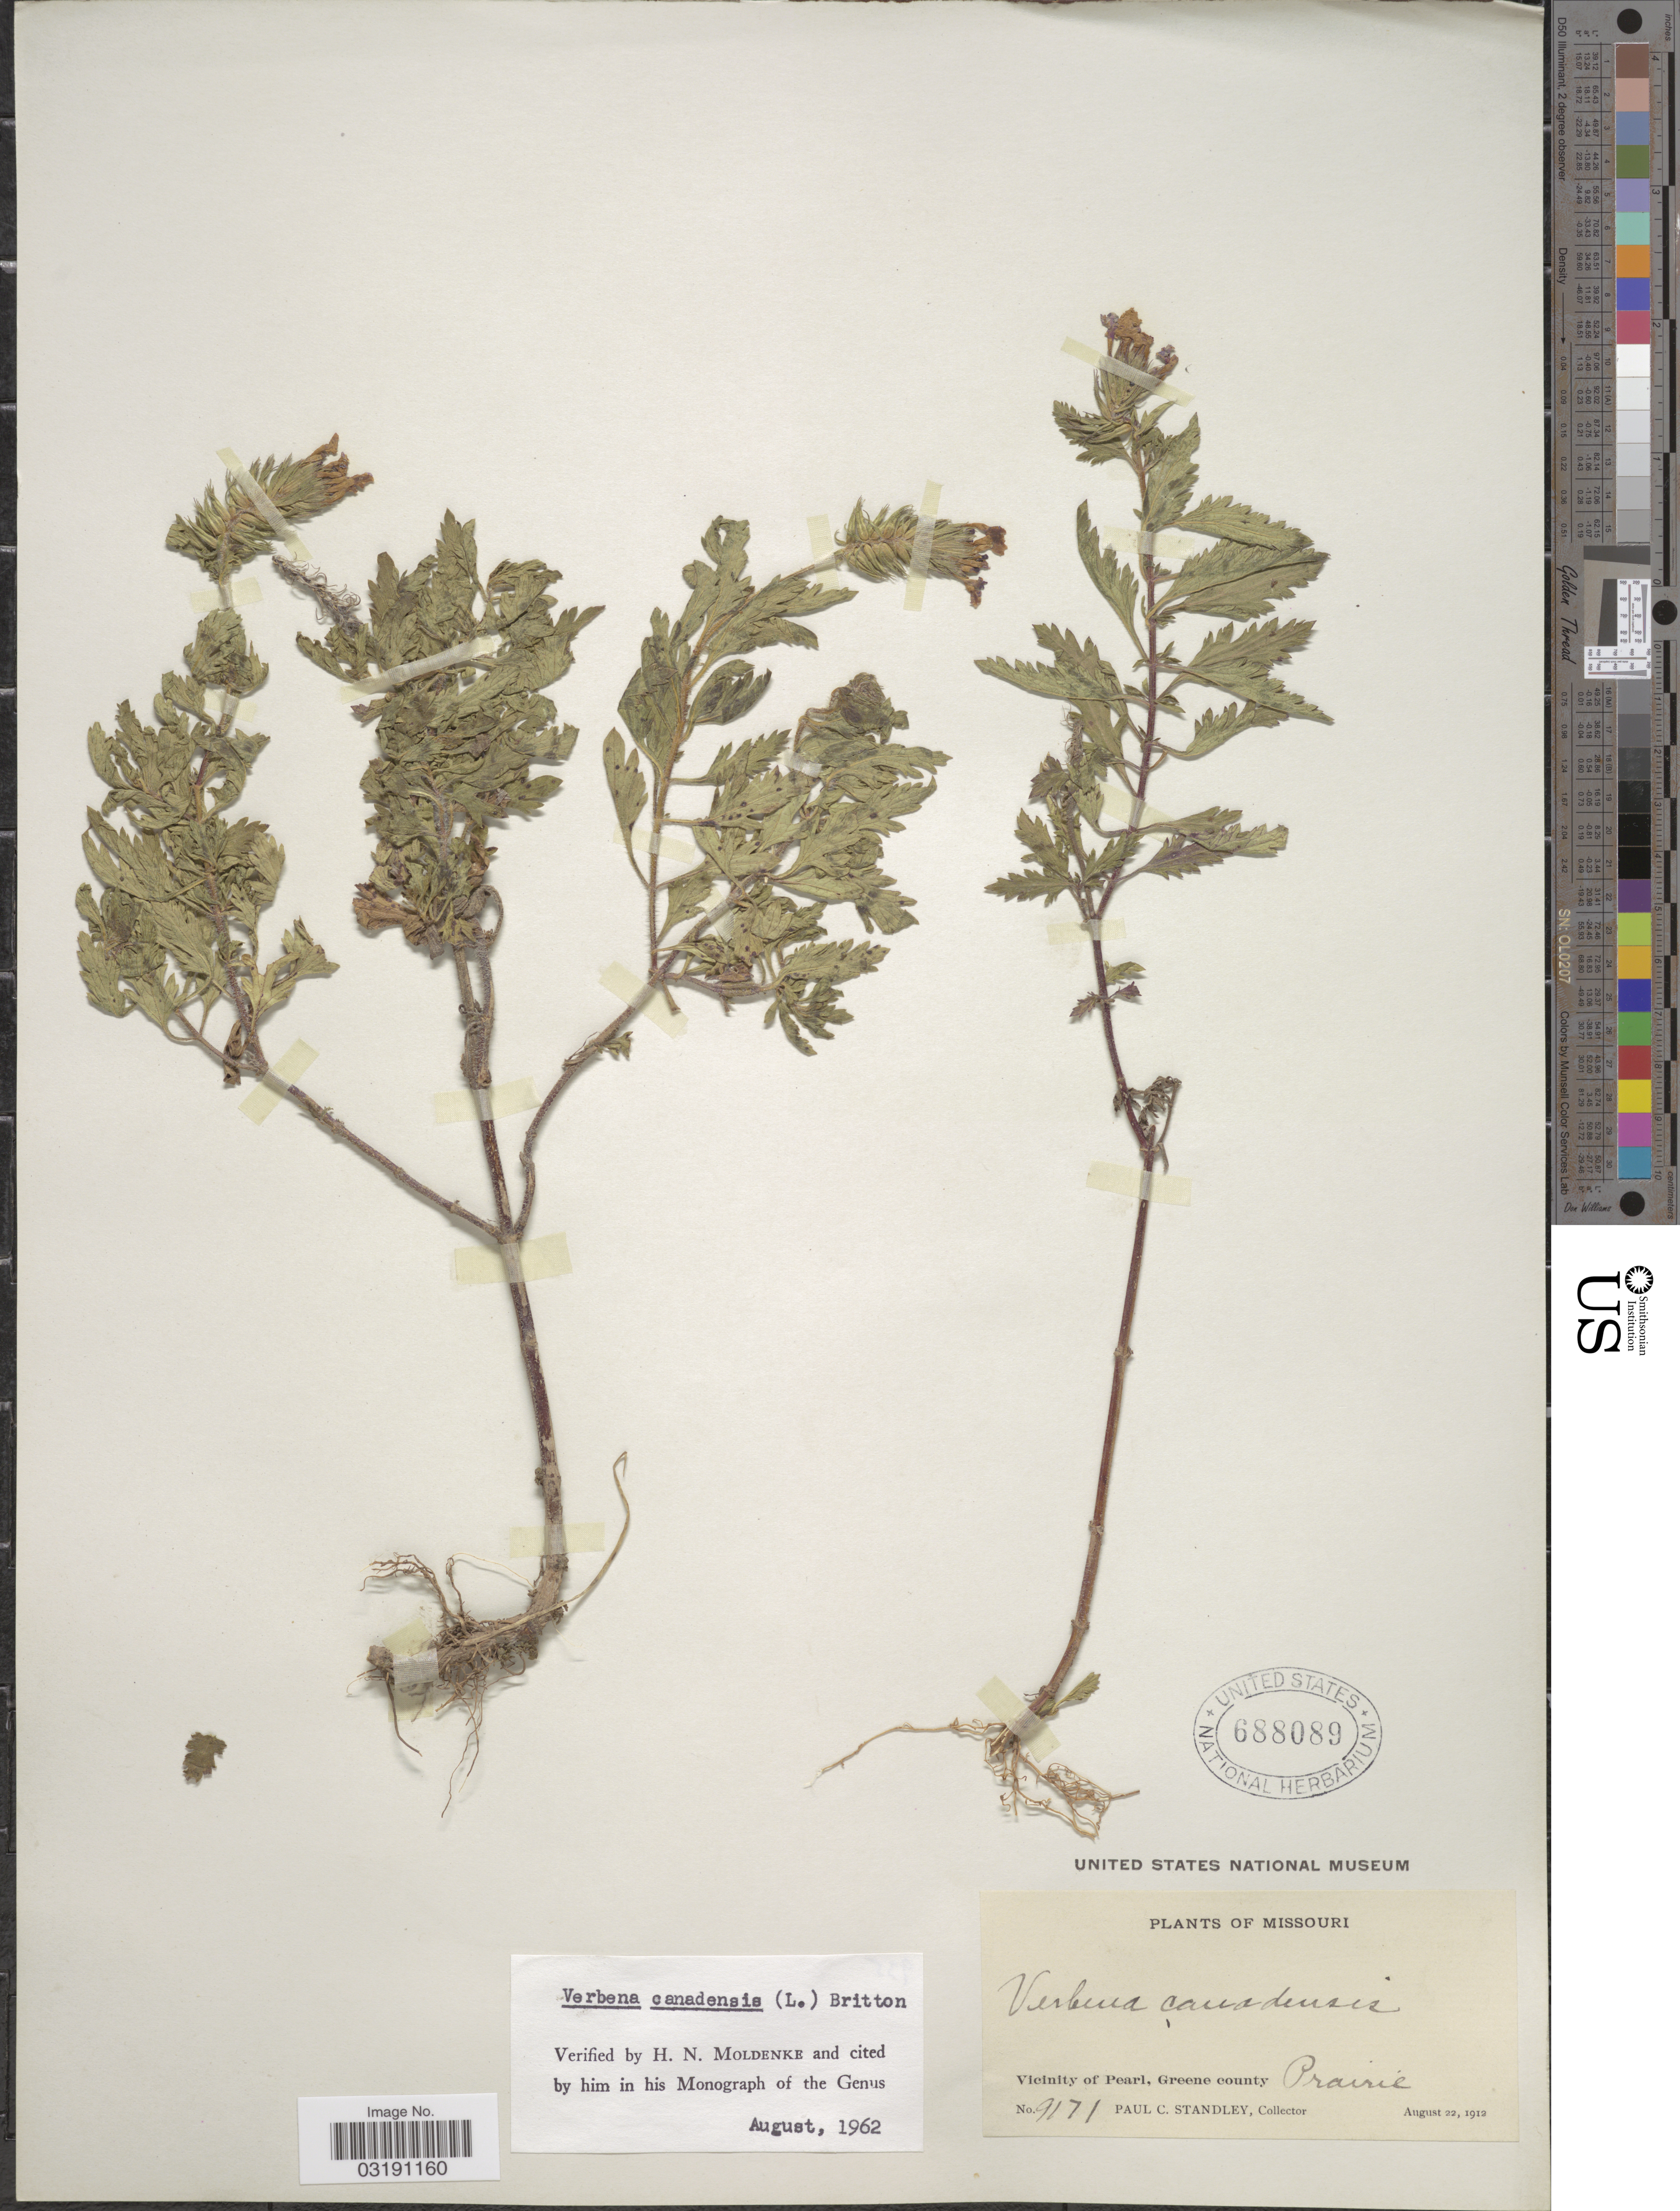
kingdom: Plantae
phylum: Tracheophyta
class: Magnoliopsida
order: Lamiales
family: Verbenaceae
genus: Verbena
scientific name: Verbena canadensis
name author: (L.) Britton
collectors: P. C. Standley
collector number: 9171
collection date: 1912-08-22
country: United States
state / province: Missouri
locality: Vicinity of Pearl, Greene county. Prairie.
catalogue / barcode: US 688089